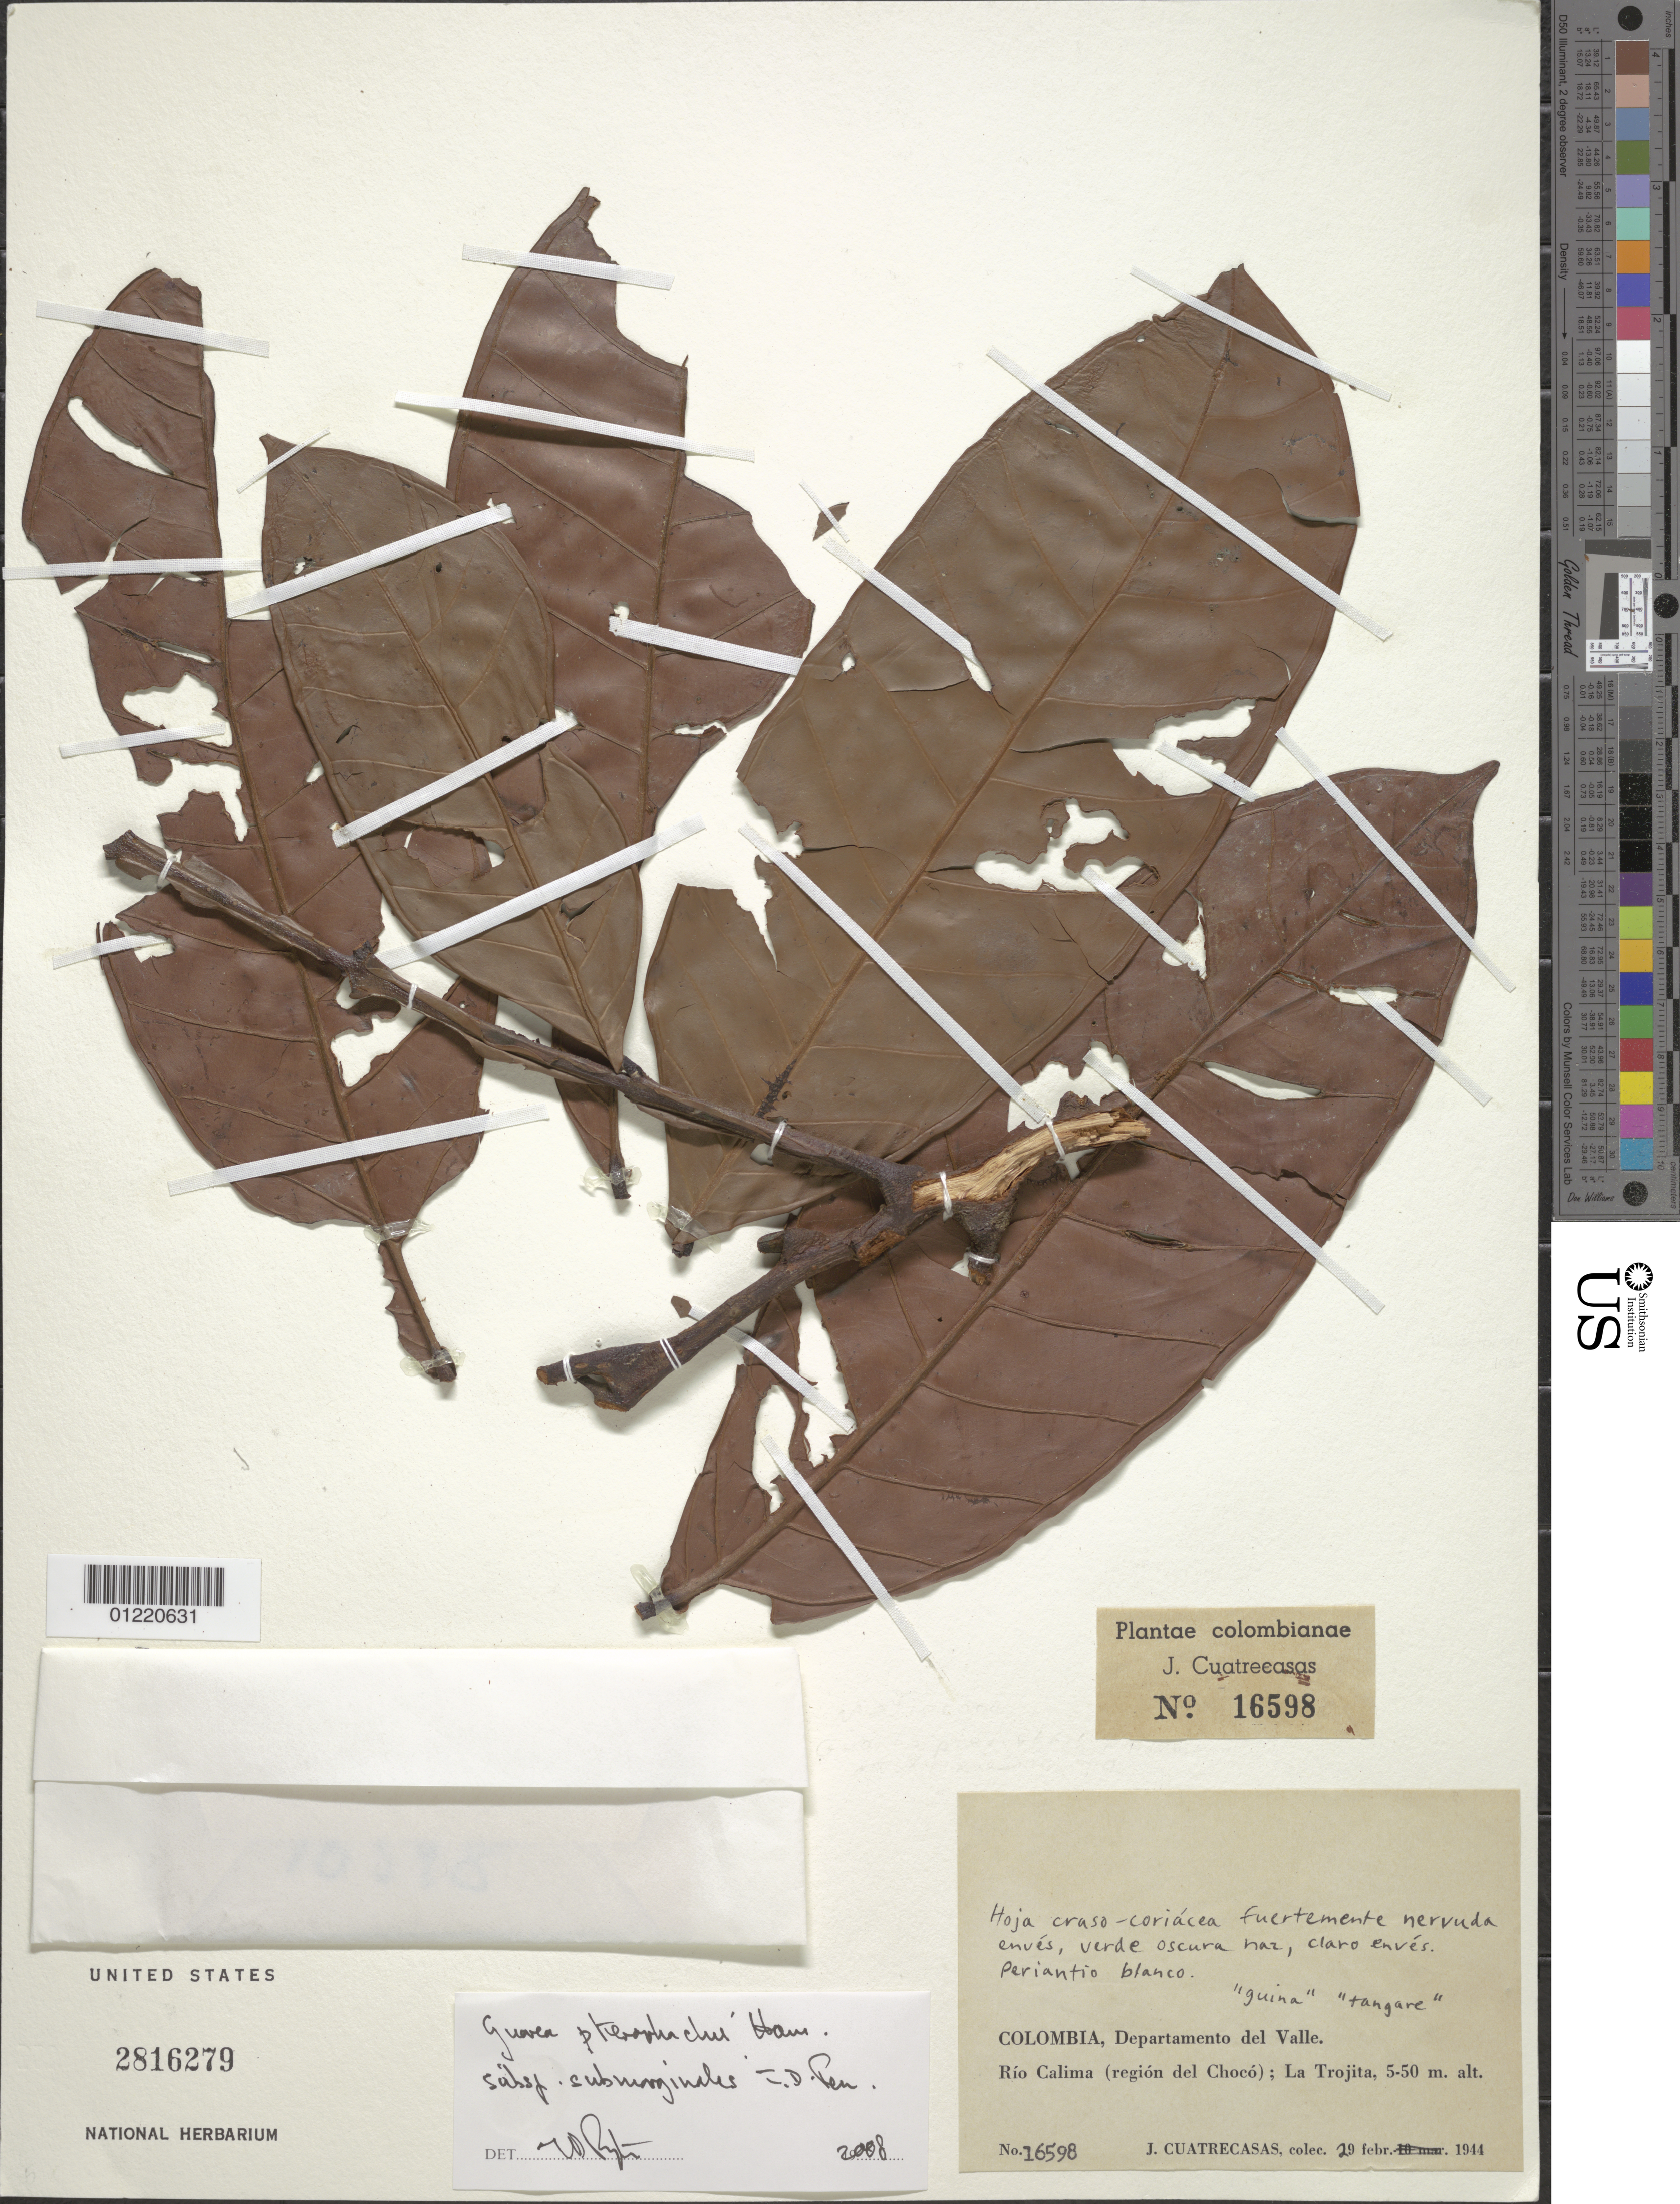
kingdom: Plantae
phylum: Tracheophyta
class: Magnoliopsida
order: Sapindales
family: Meliaceae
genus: Guarea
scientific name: Guarea pterorhachis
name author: Harms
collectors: J. Cuatrecasas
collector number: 16598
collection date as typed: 29 Feb 1944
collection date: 1944-02-29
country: Colombia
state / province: Valle del Cauca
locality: Rio Calima, region del Choco, La Tojita.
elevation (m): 5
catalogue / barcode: US 2816279